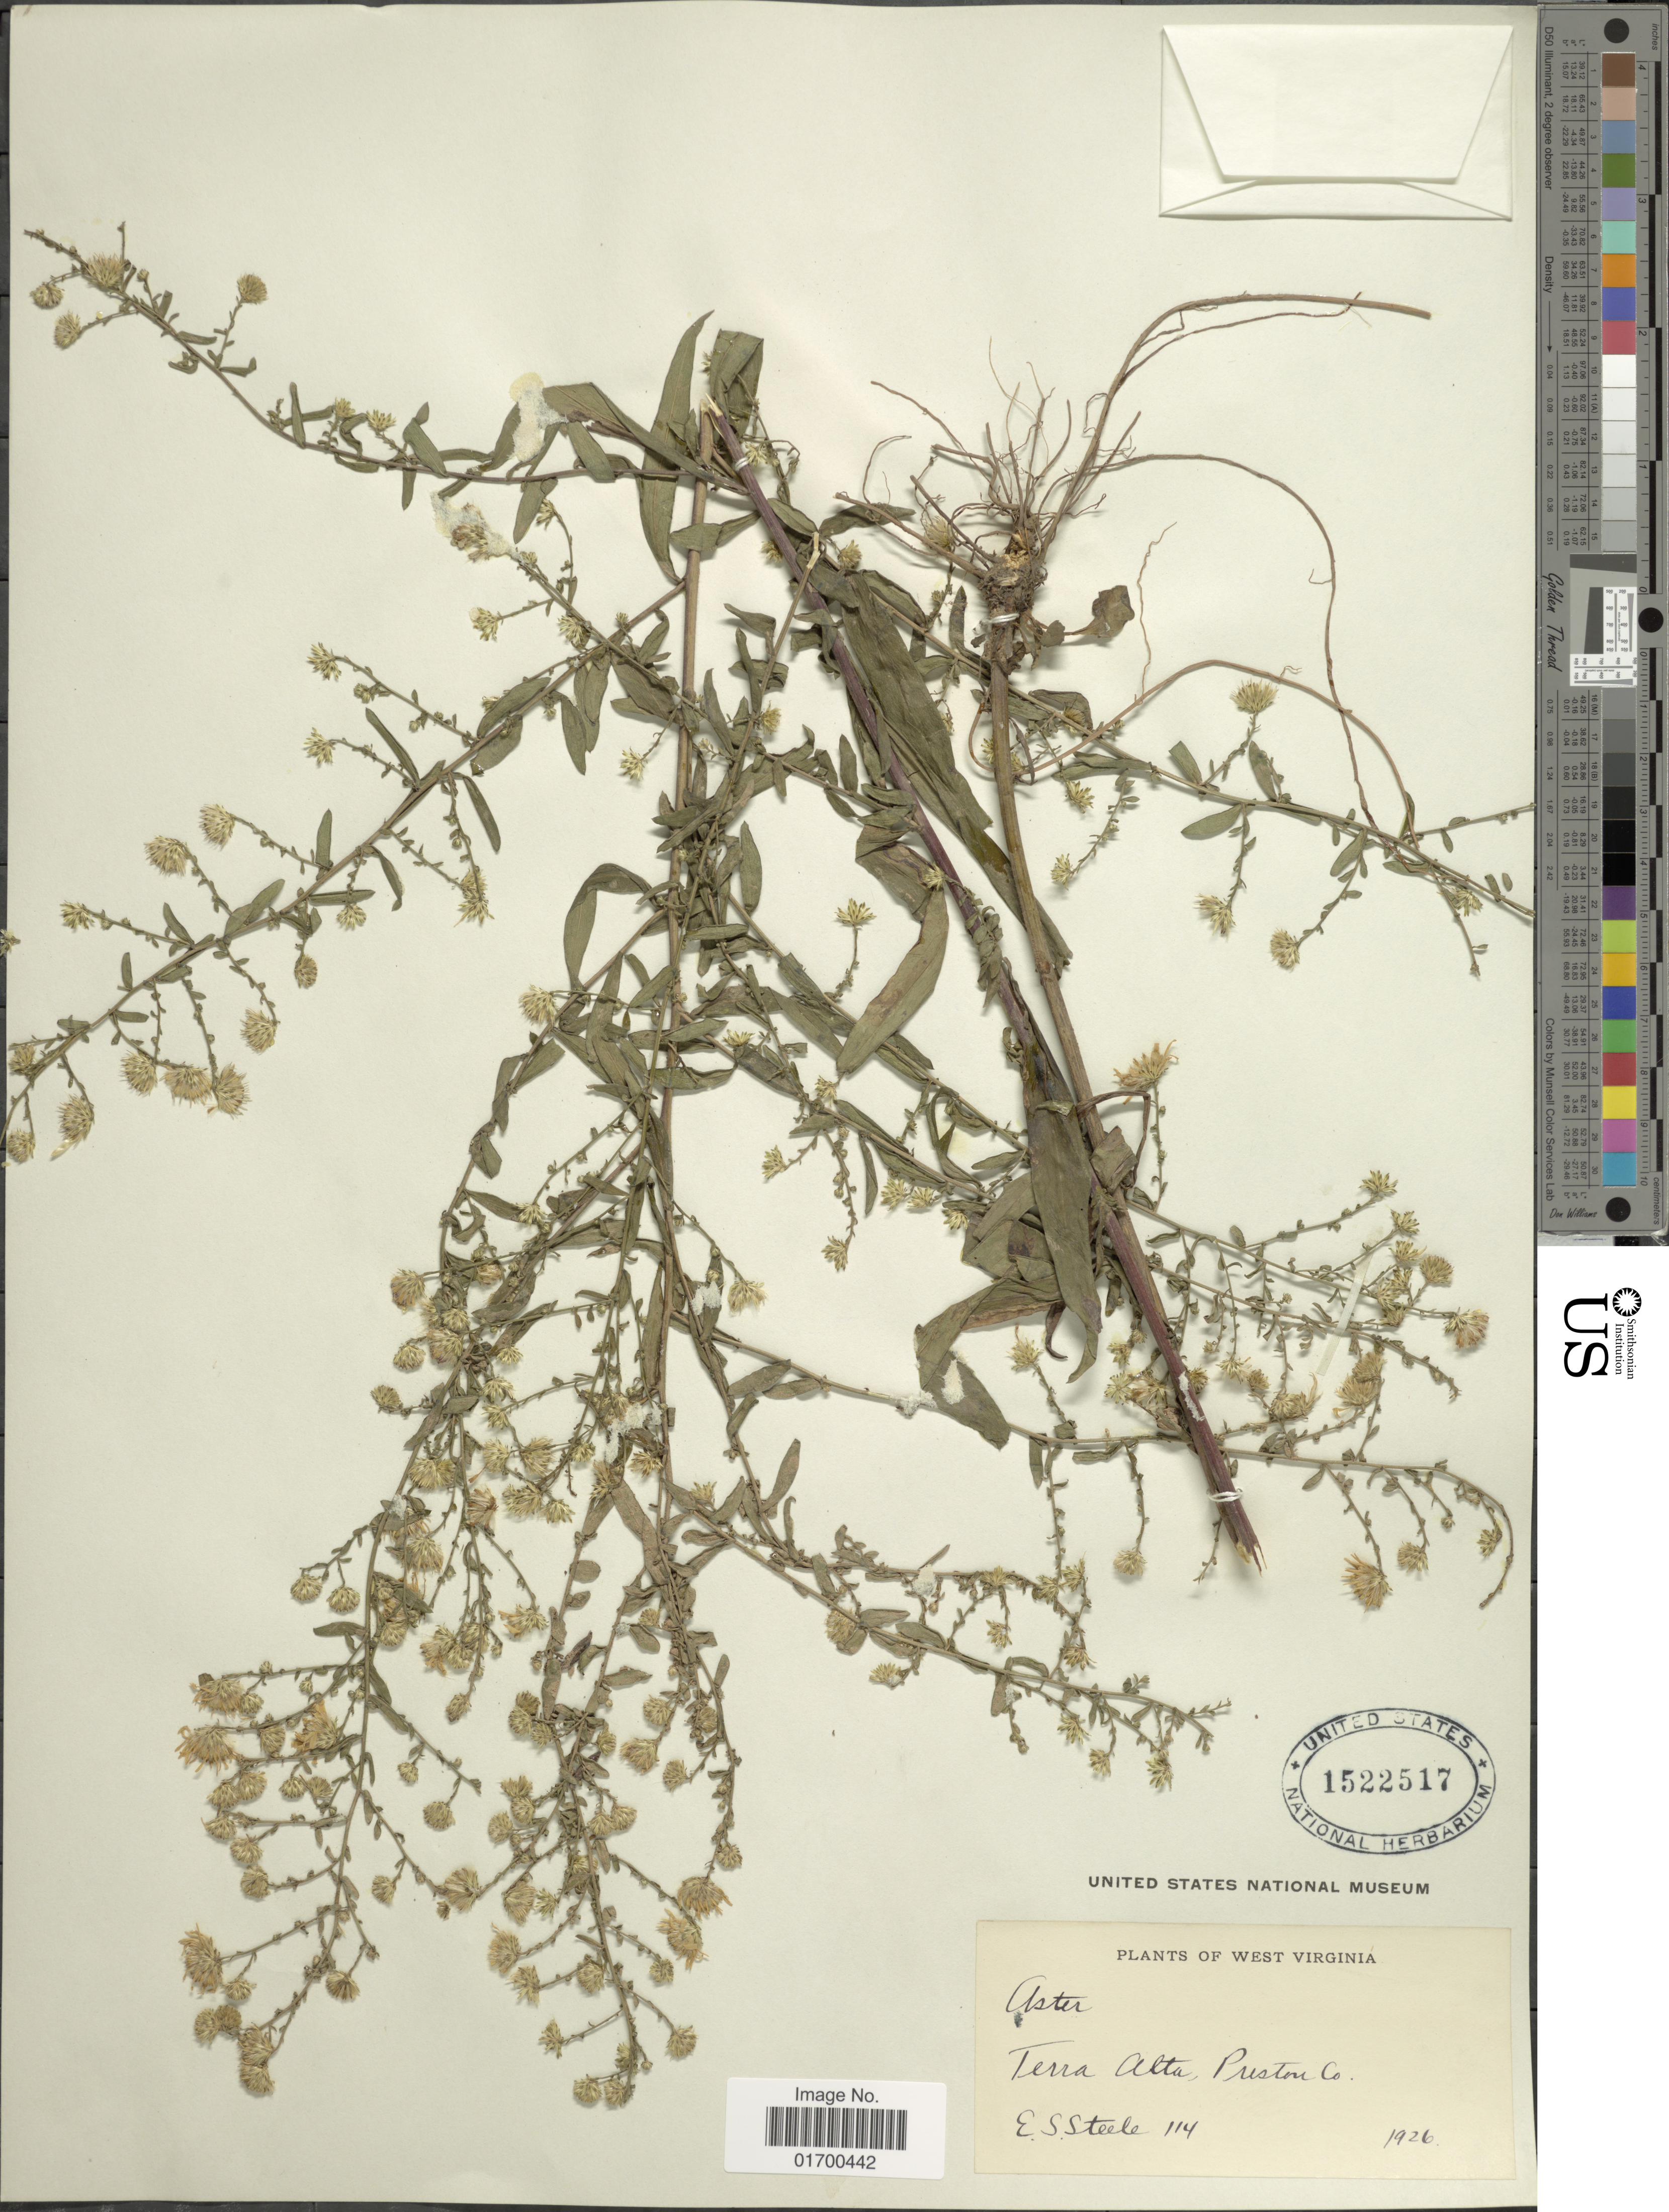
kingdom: Plantae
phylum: Tracheophyta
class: Magnoliopsida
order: Asterales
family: Asteraceae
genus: Symphyotrichum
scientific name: Symphyotrichum lateriflorum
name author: (L.) Á. Löve & D. Löve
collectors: E. Steele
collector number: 114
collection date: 1926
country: United States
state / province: West Virginia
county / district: Preston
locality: Terra Alta, Preston Co.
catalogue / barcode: US 1522517